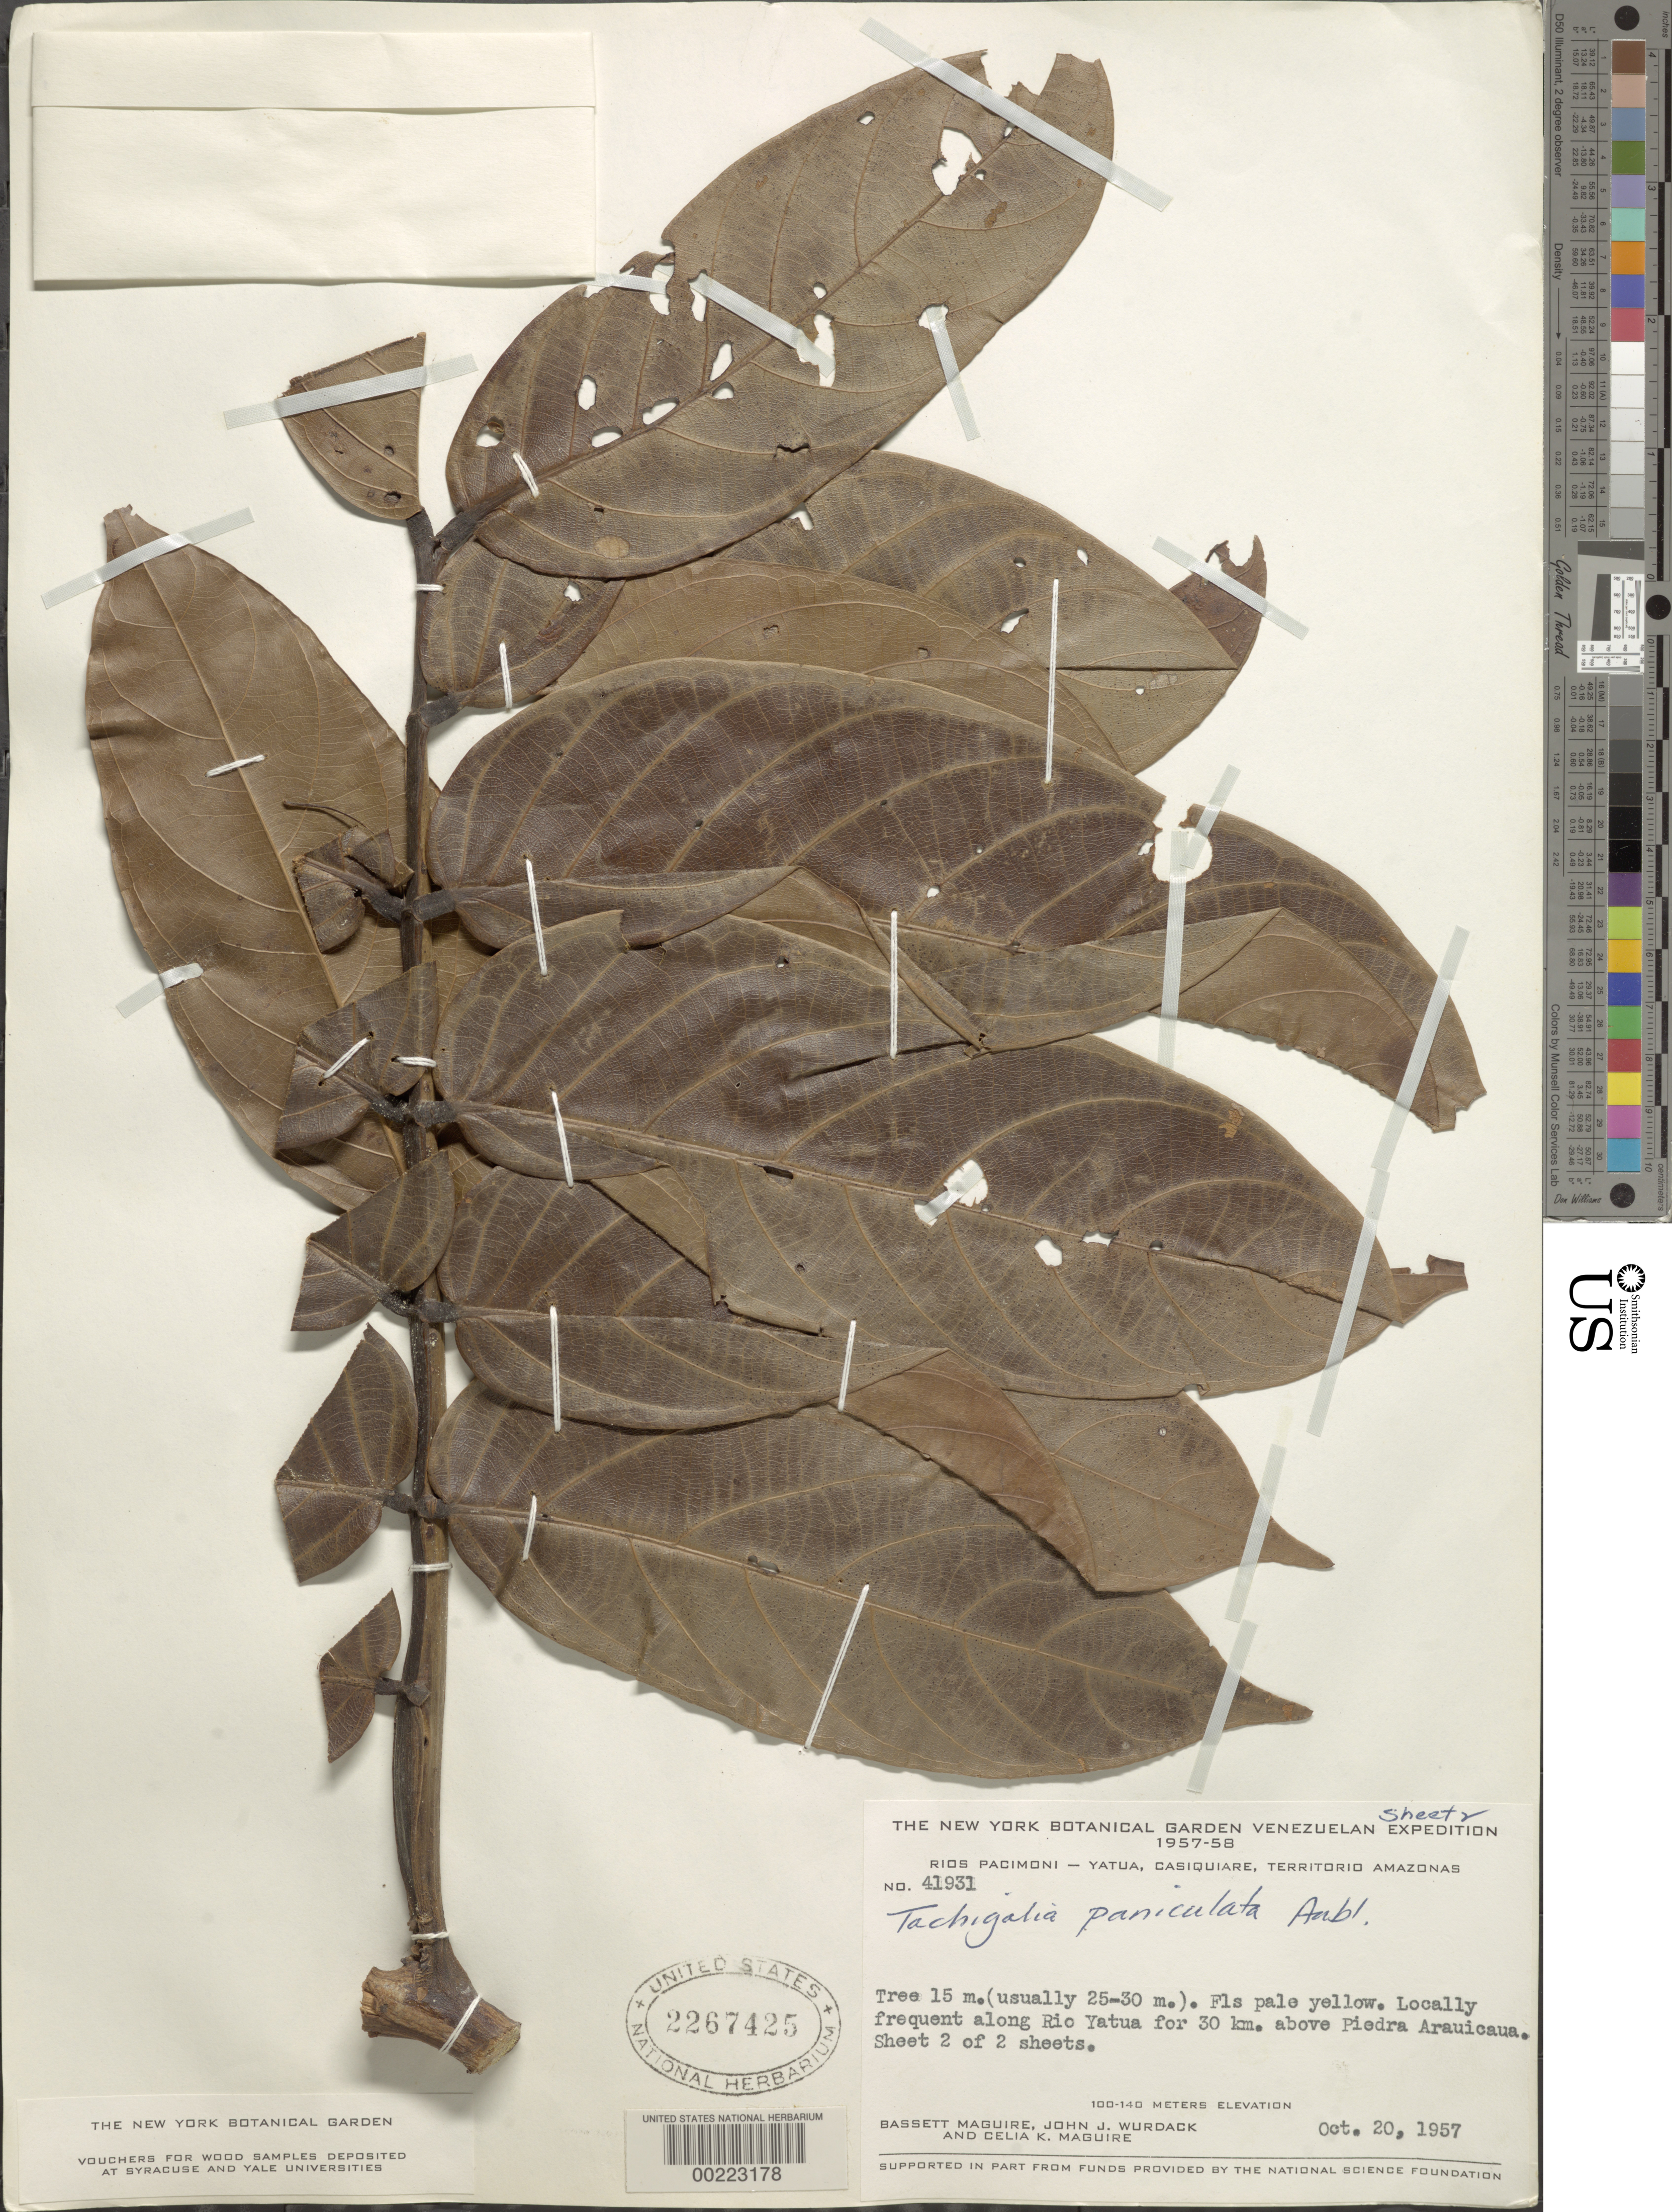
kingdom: Plantae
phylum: Tracheophyta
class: Magnoliopsida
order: Fabales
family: Fabaceae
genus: Tachigali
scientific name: Tachigali paniculata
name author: Aubl.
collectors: B. Maguire, J. J. Wurdack & C. K. Maguire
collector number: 41931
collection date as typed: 20 Oct 1957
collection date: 1957-10-20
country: Venezuela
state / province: Amazonas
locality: Along rio yatua for 30 km above piedra arauicaua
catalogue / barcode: US 2267425